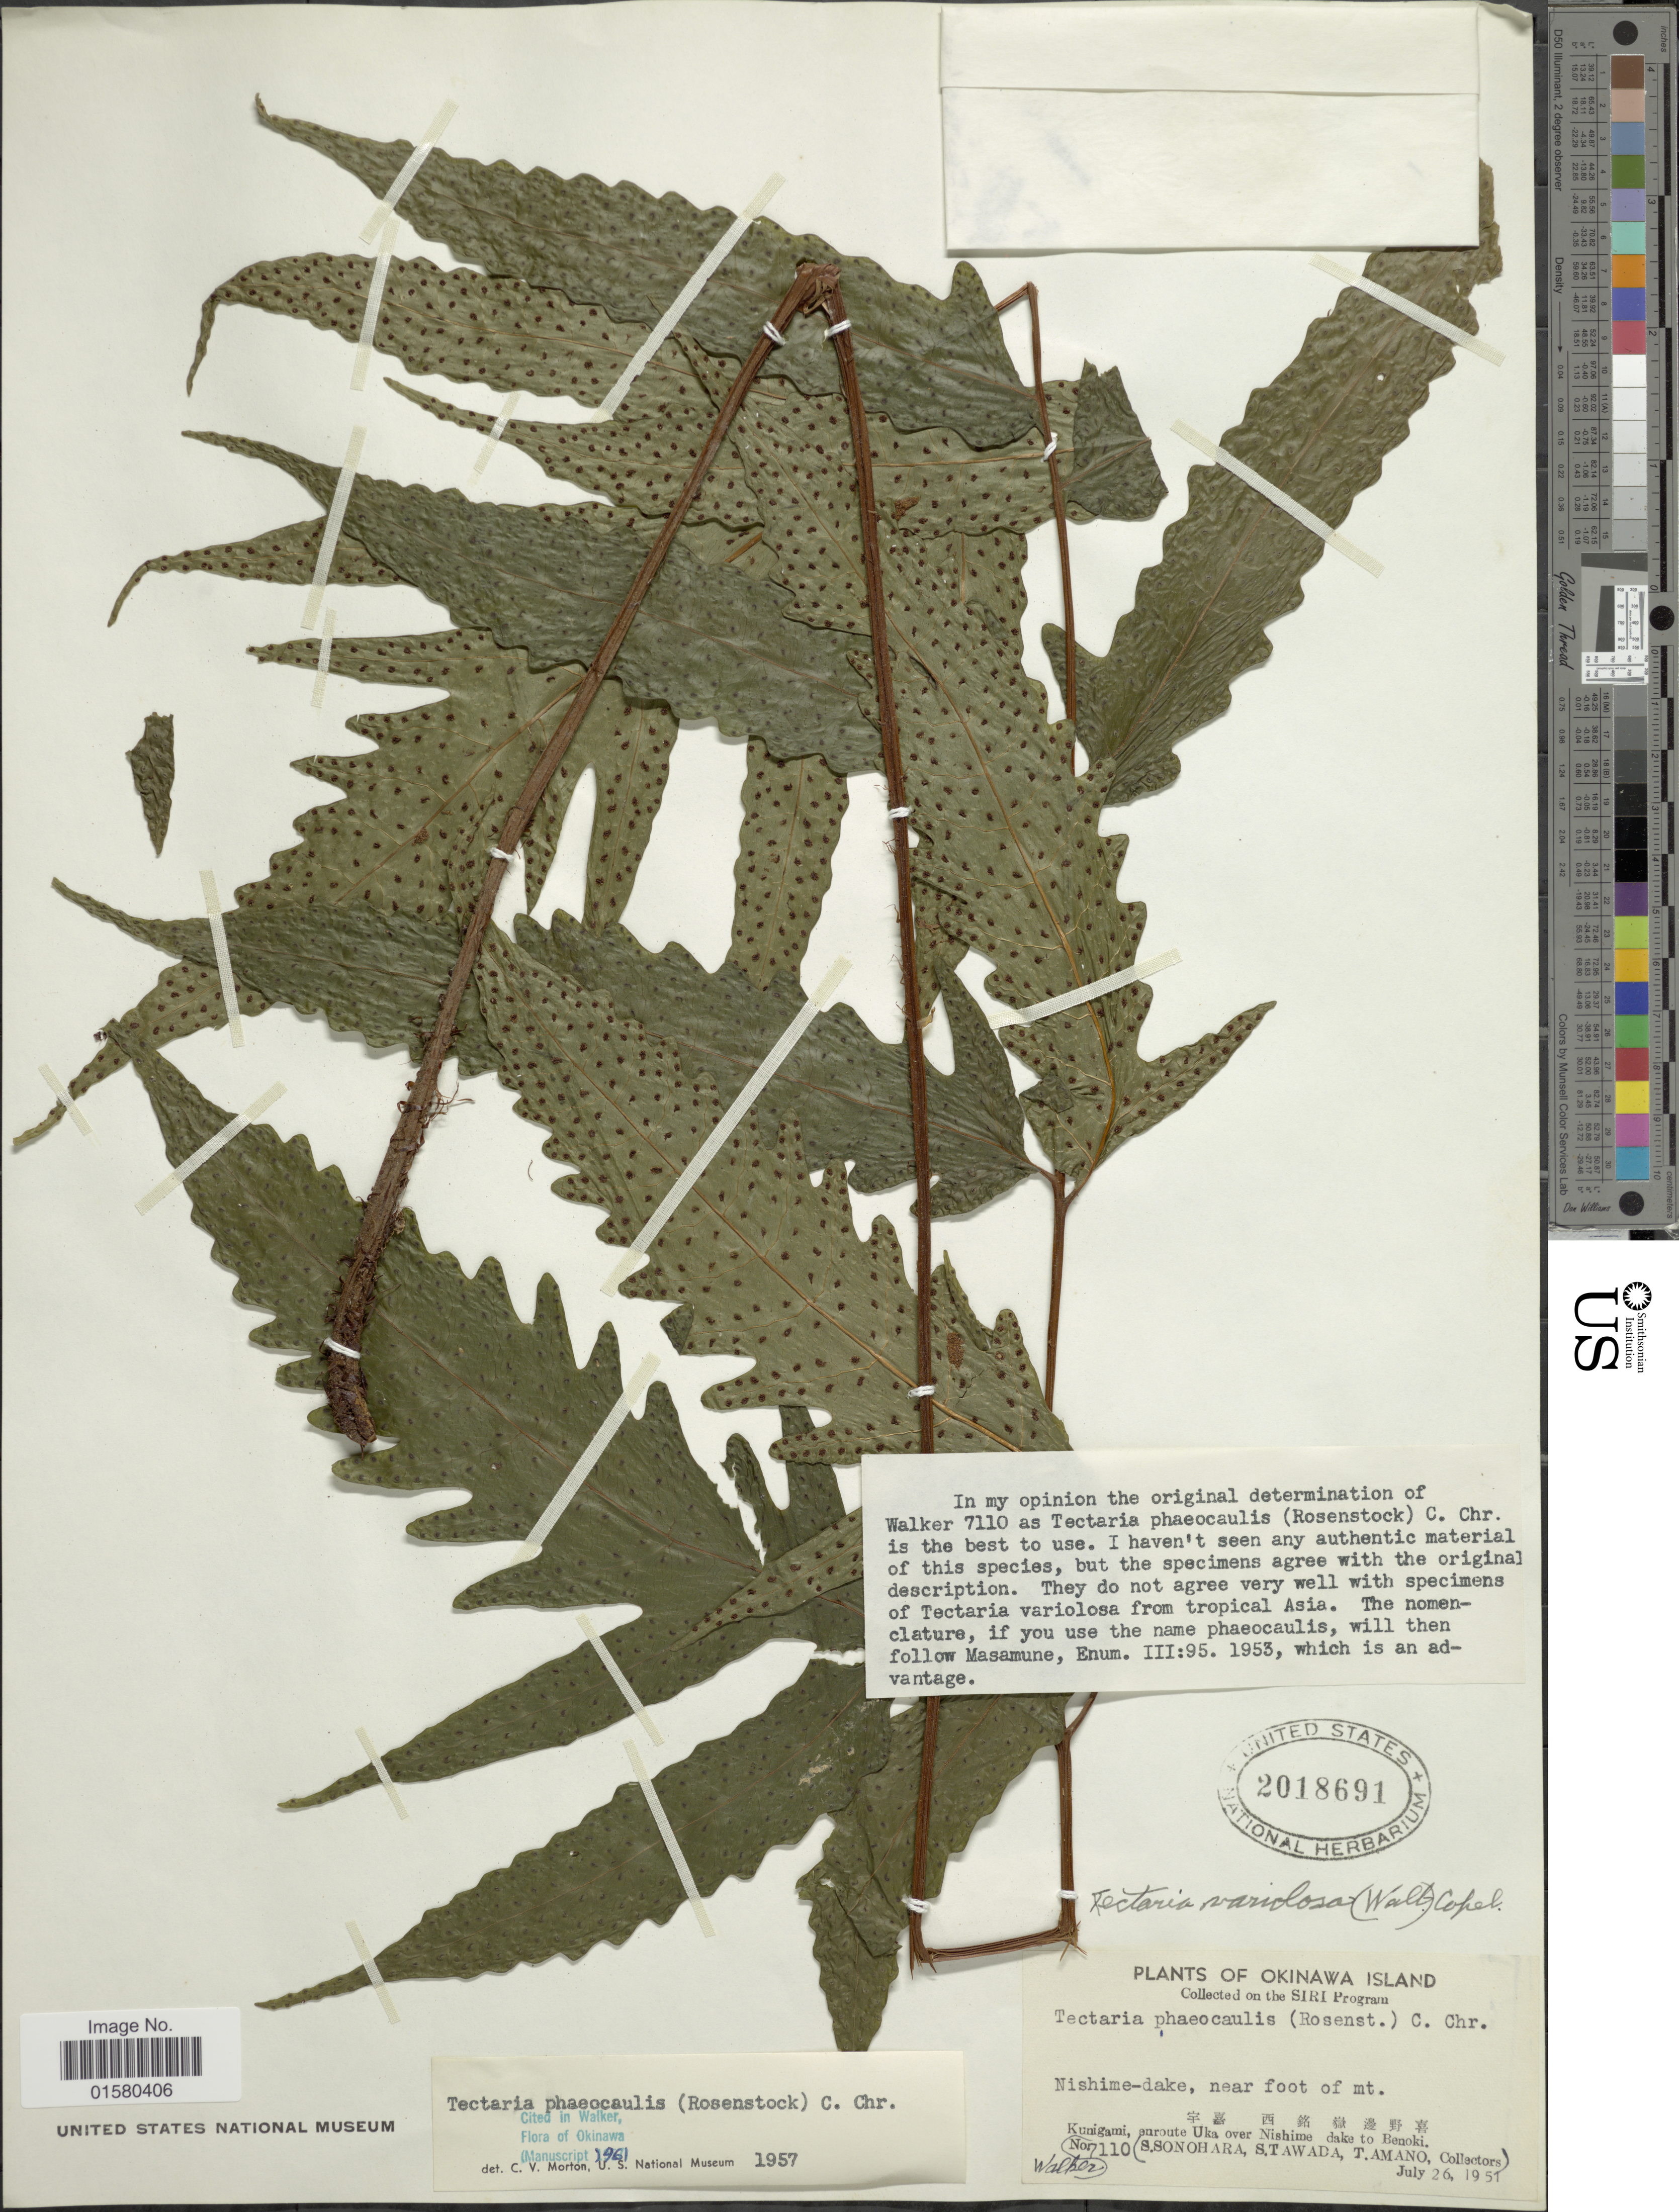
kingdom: Plantae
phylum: Tracheophyta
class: Polypodiopsida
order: Polypodiales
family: Tectariaceae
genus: Tectaria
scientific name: Tectaria phaeocaulis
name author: (Rosenst.) C. Chr.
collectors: -. Walker, S. Sonohara, S. Tawada & T. Amano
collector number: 7110*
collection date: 1951-07-26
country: Japan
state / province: Okinawa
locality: Nishime-dake, near foot of mt, Kunigami, enroute Uka over Nishime dake to Benoki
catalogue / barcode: US 2018691